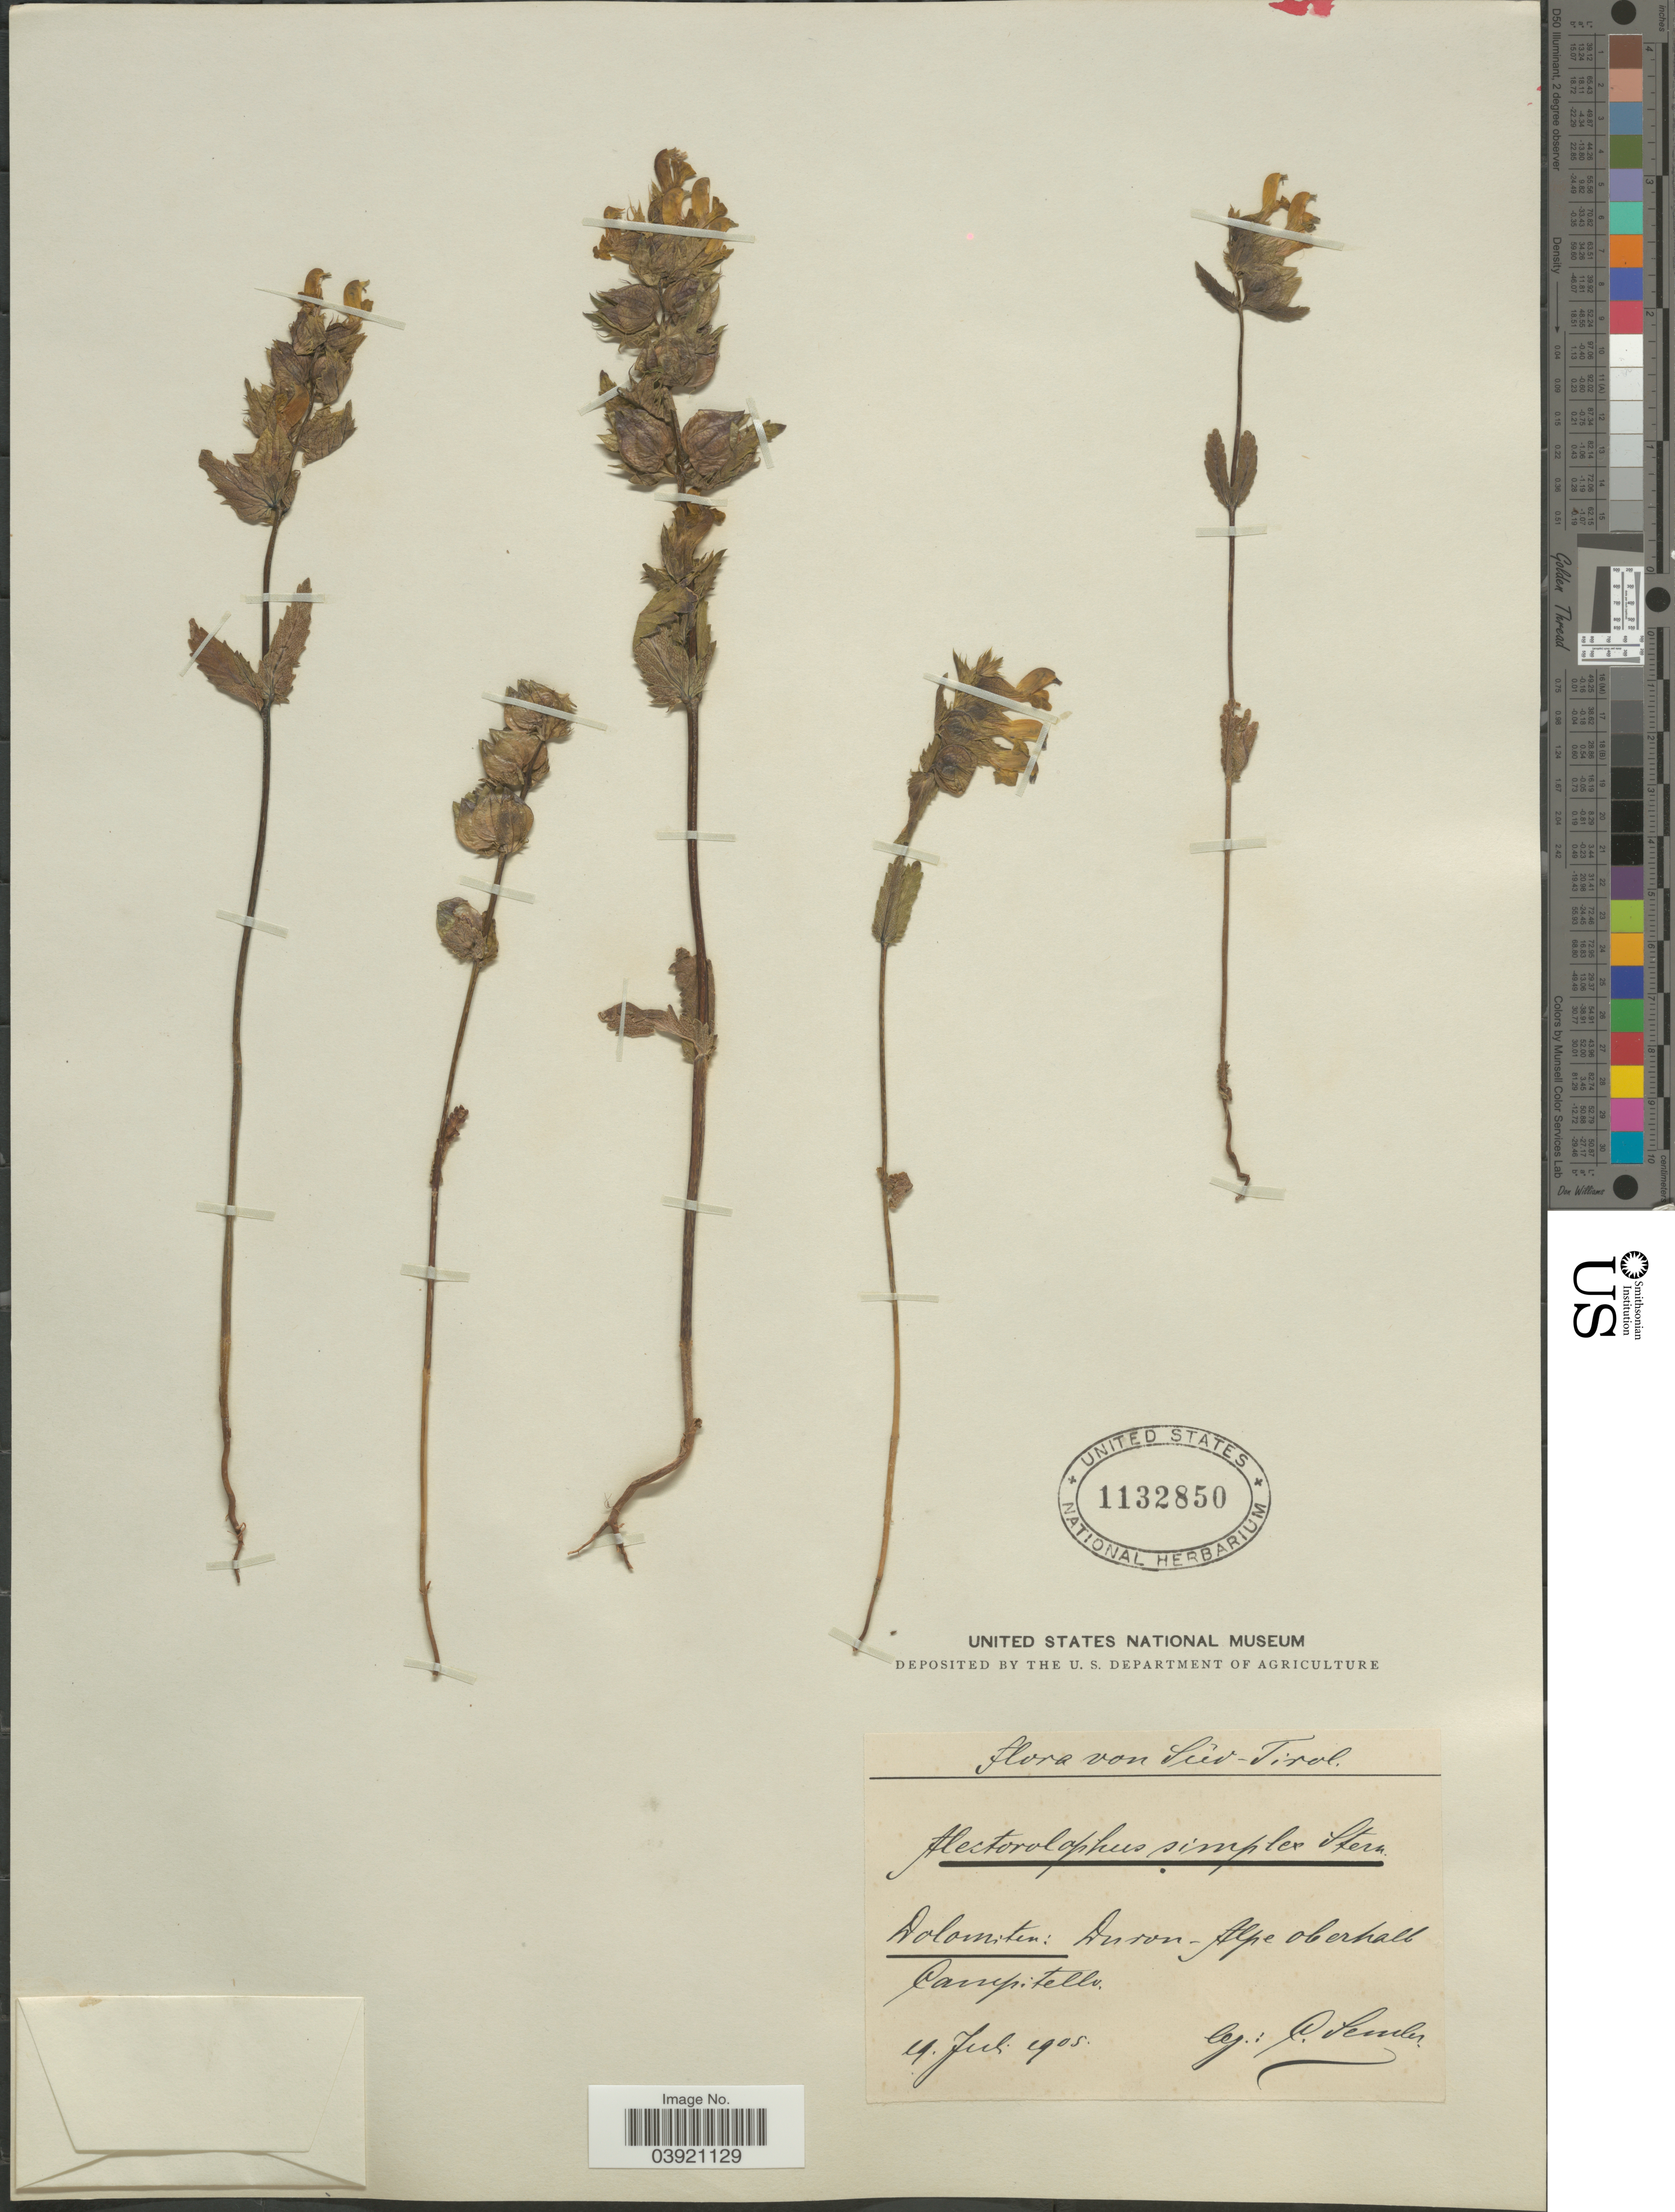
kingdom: Plantae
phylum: Tracheophyta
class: Magnoliopsida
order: Lamiales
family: Orobanchaceae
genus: Rhinanthus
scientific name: Rhinanthus glacialis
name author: Personnat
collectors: Semler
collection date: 1905-07-04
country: Italy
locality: Süd-Tirol. Dolomiten: Duron [interpreted]-Alpe oberhalb Campittelo.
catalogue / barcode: US 1132850